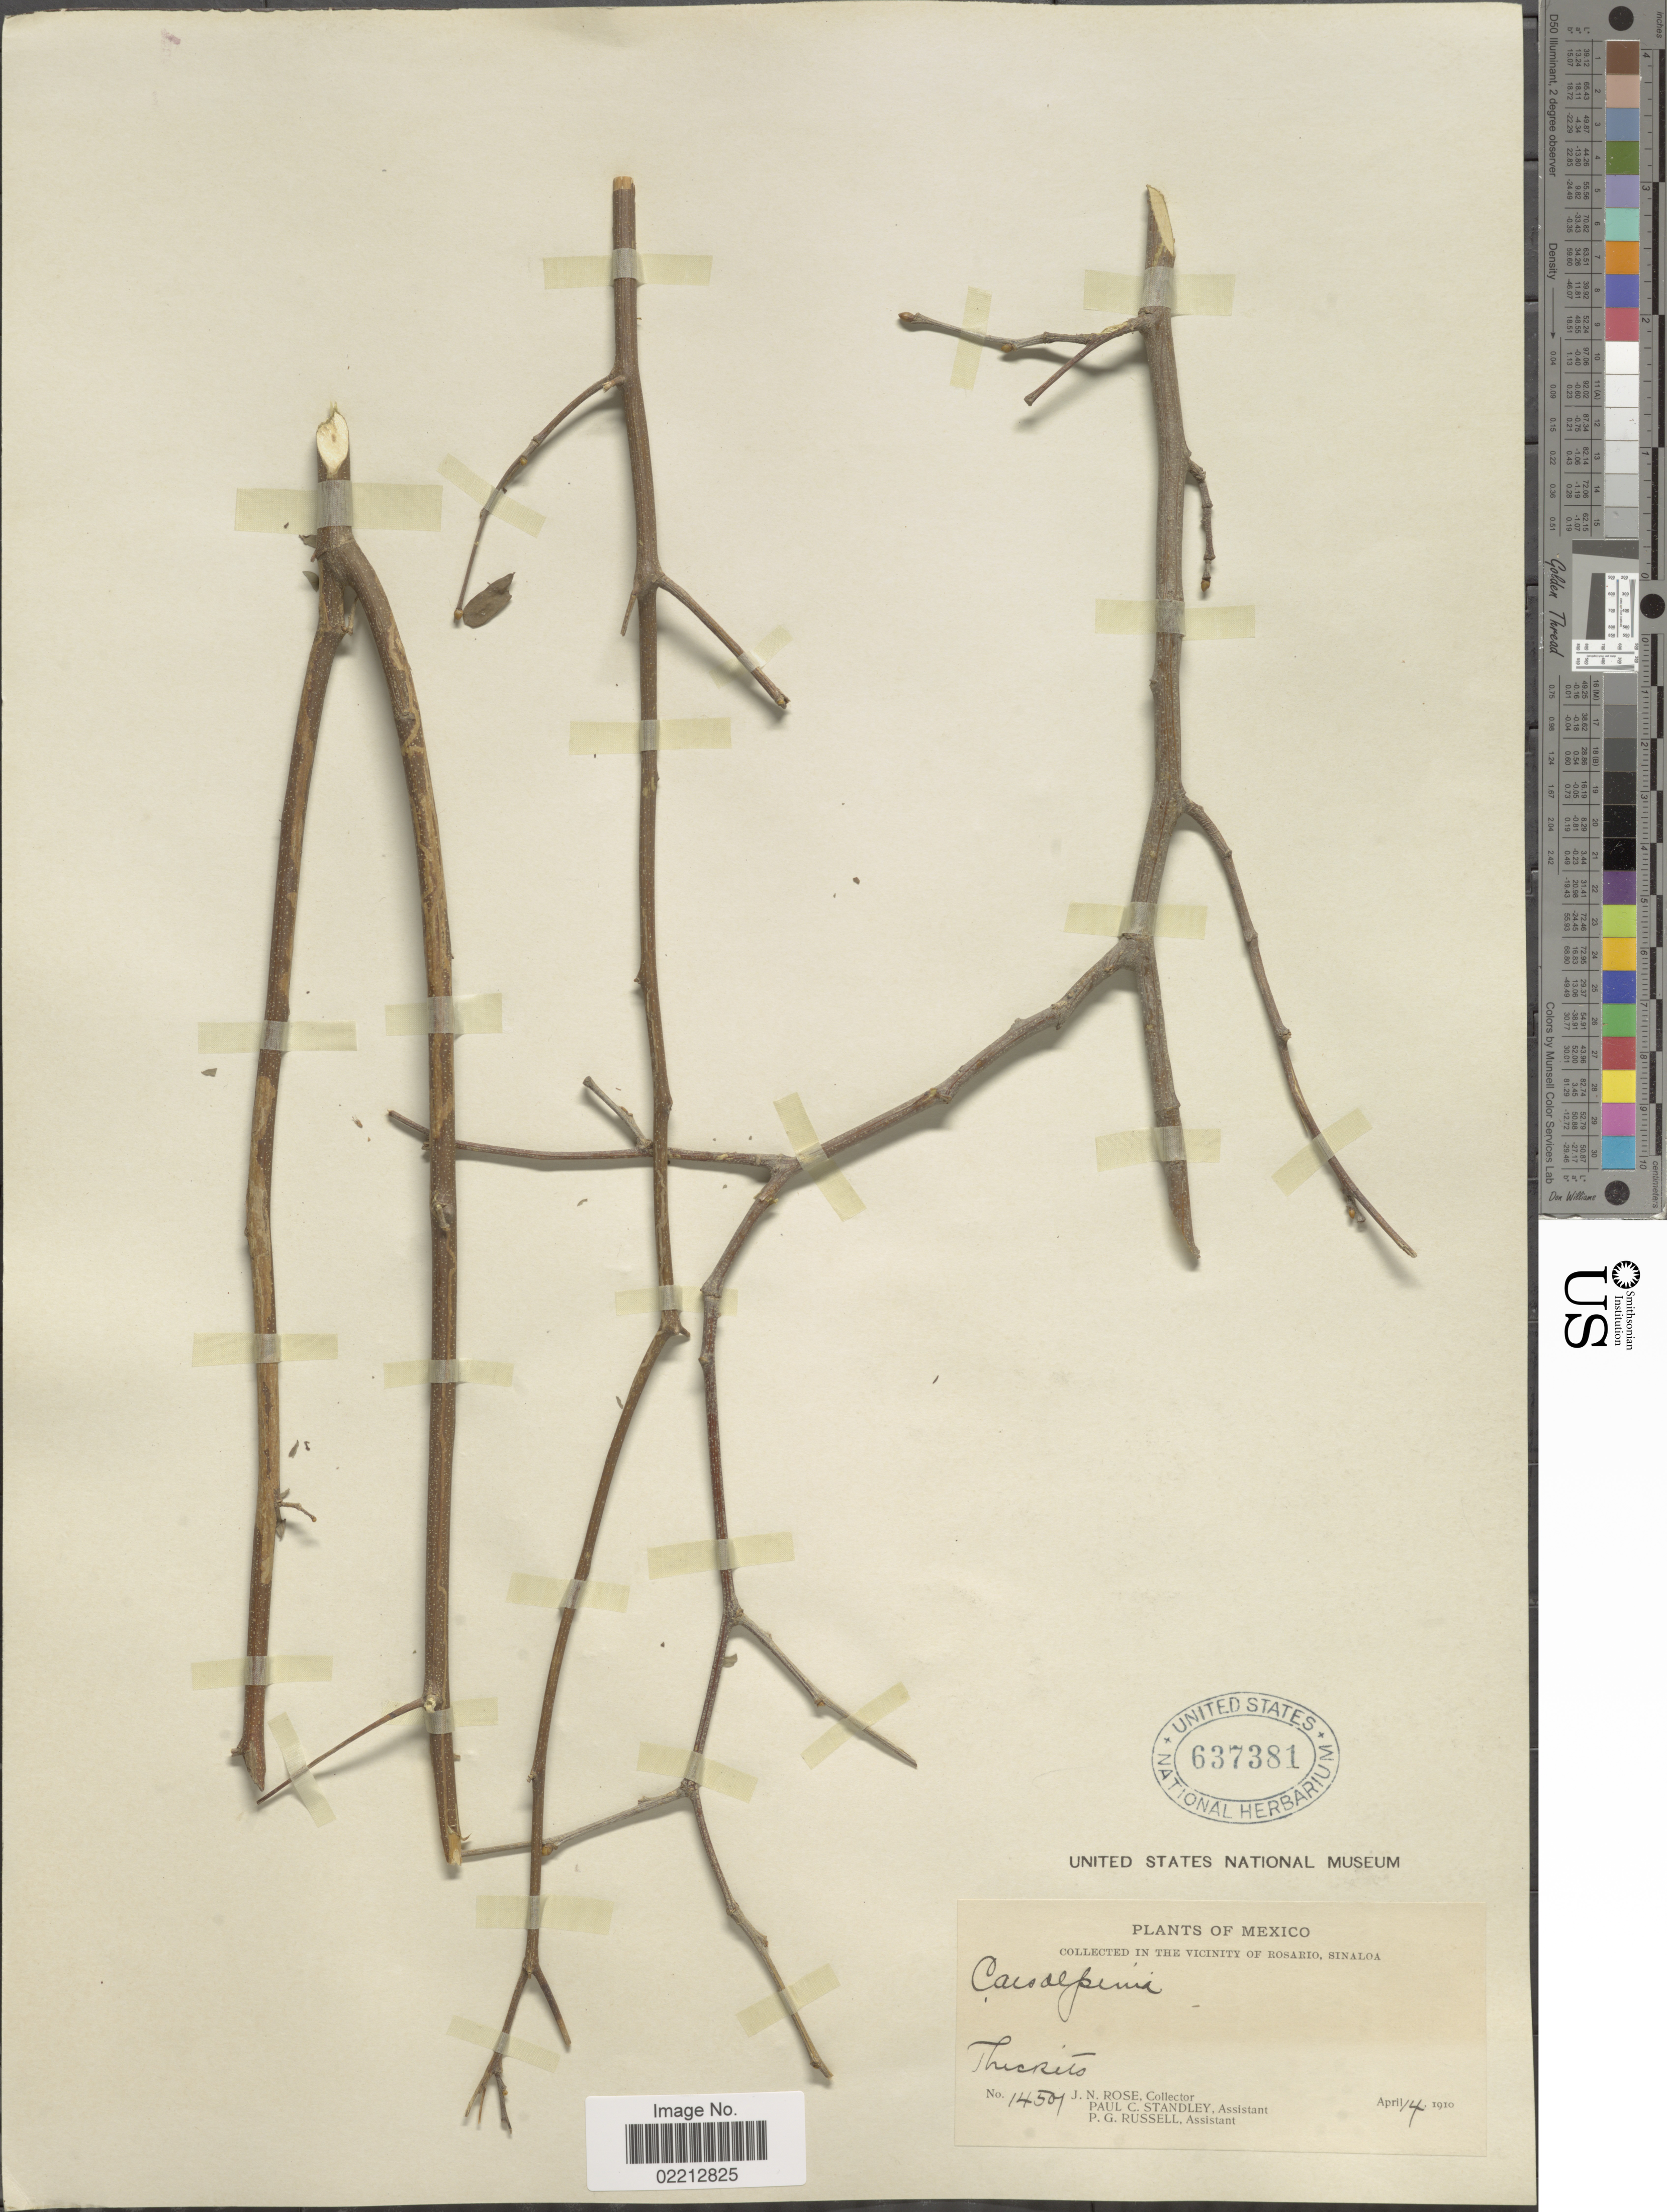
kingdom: Plantae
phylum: Tracheophyta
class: Magnoliopsida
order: Fabales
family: Fabaceae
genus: Caesalpinia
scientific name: Caesalpinia sp.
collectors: J. N. Rose, P. C. Standley & P. G. Russell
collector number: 14501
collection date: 1910-04-14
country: Mexico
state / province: Sinaloa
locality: Vicinity of Rosario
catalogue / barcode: US 637381